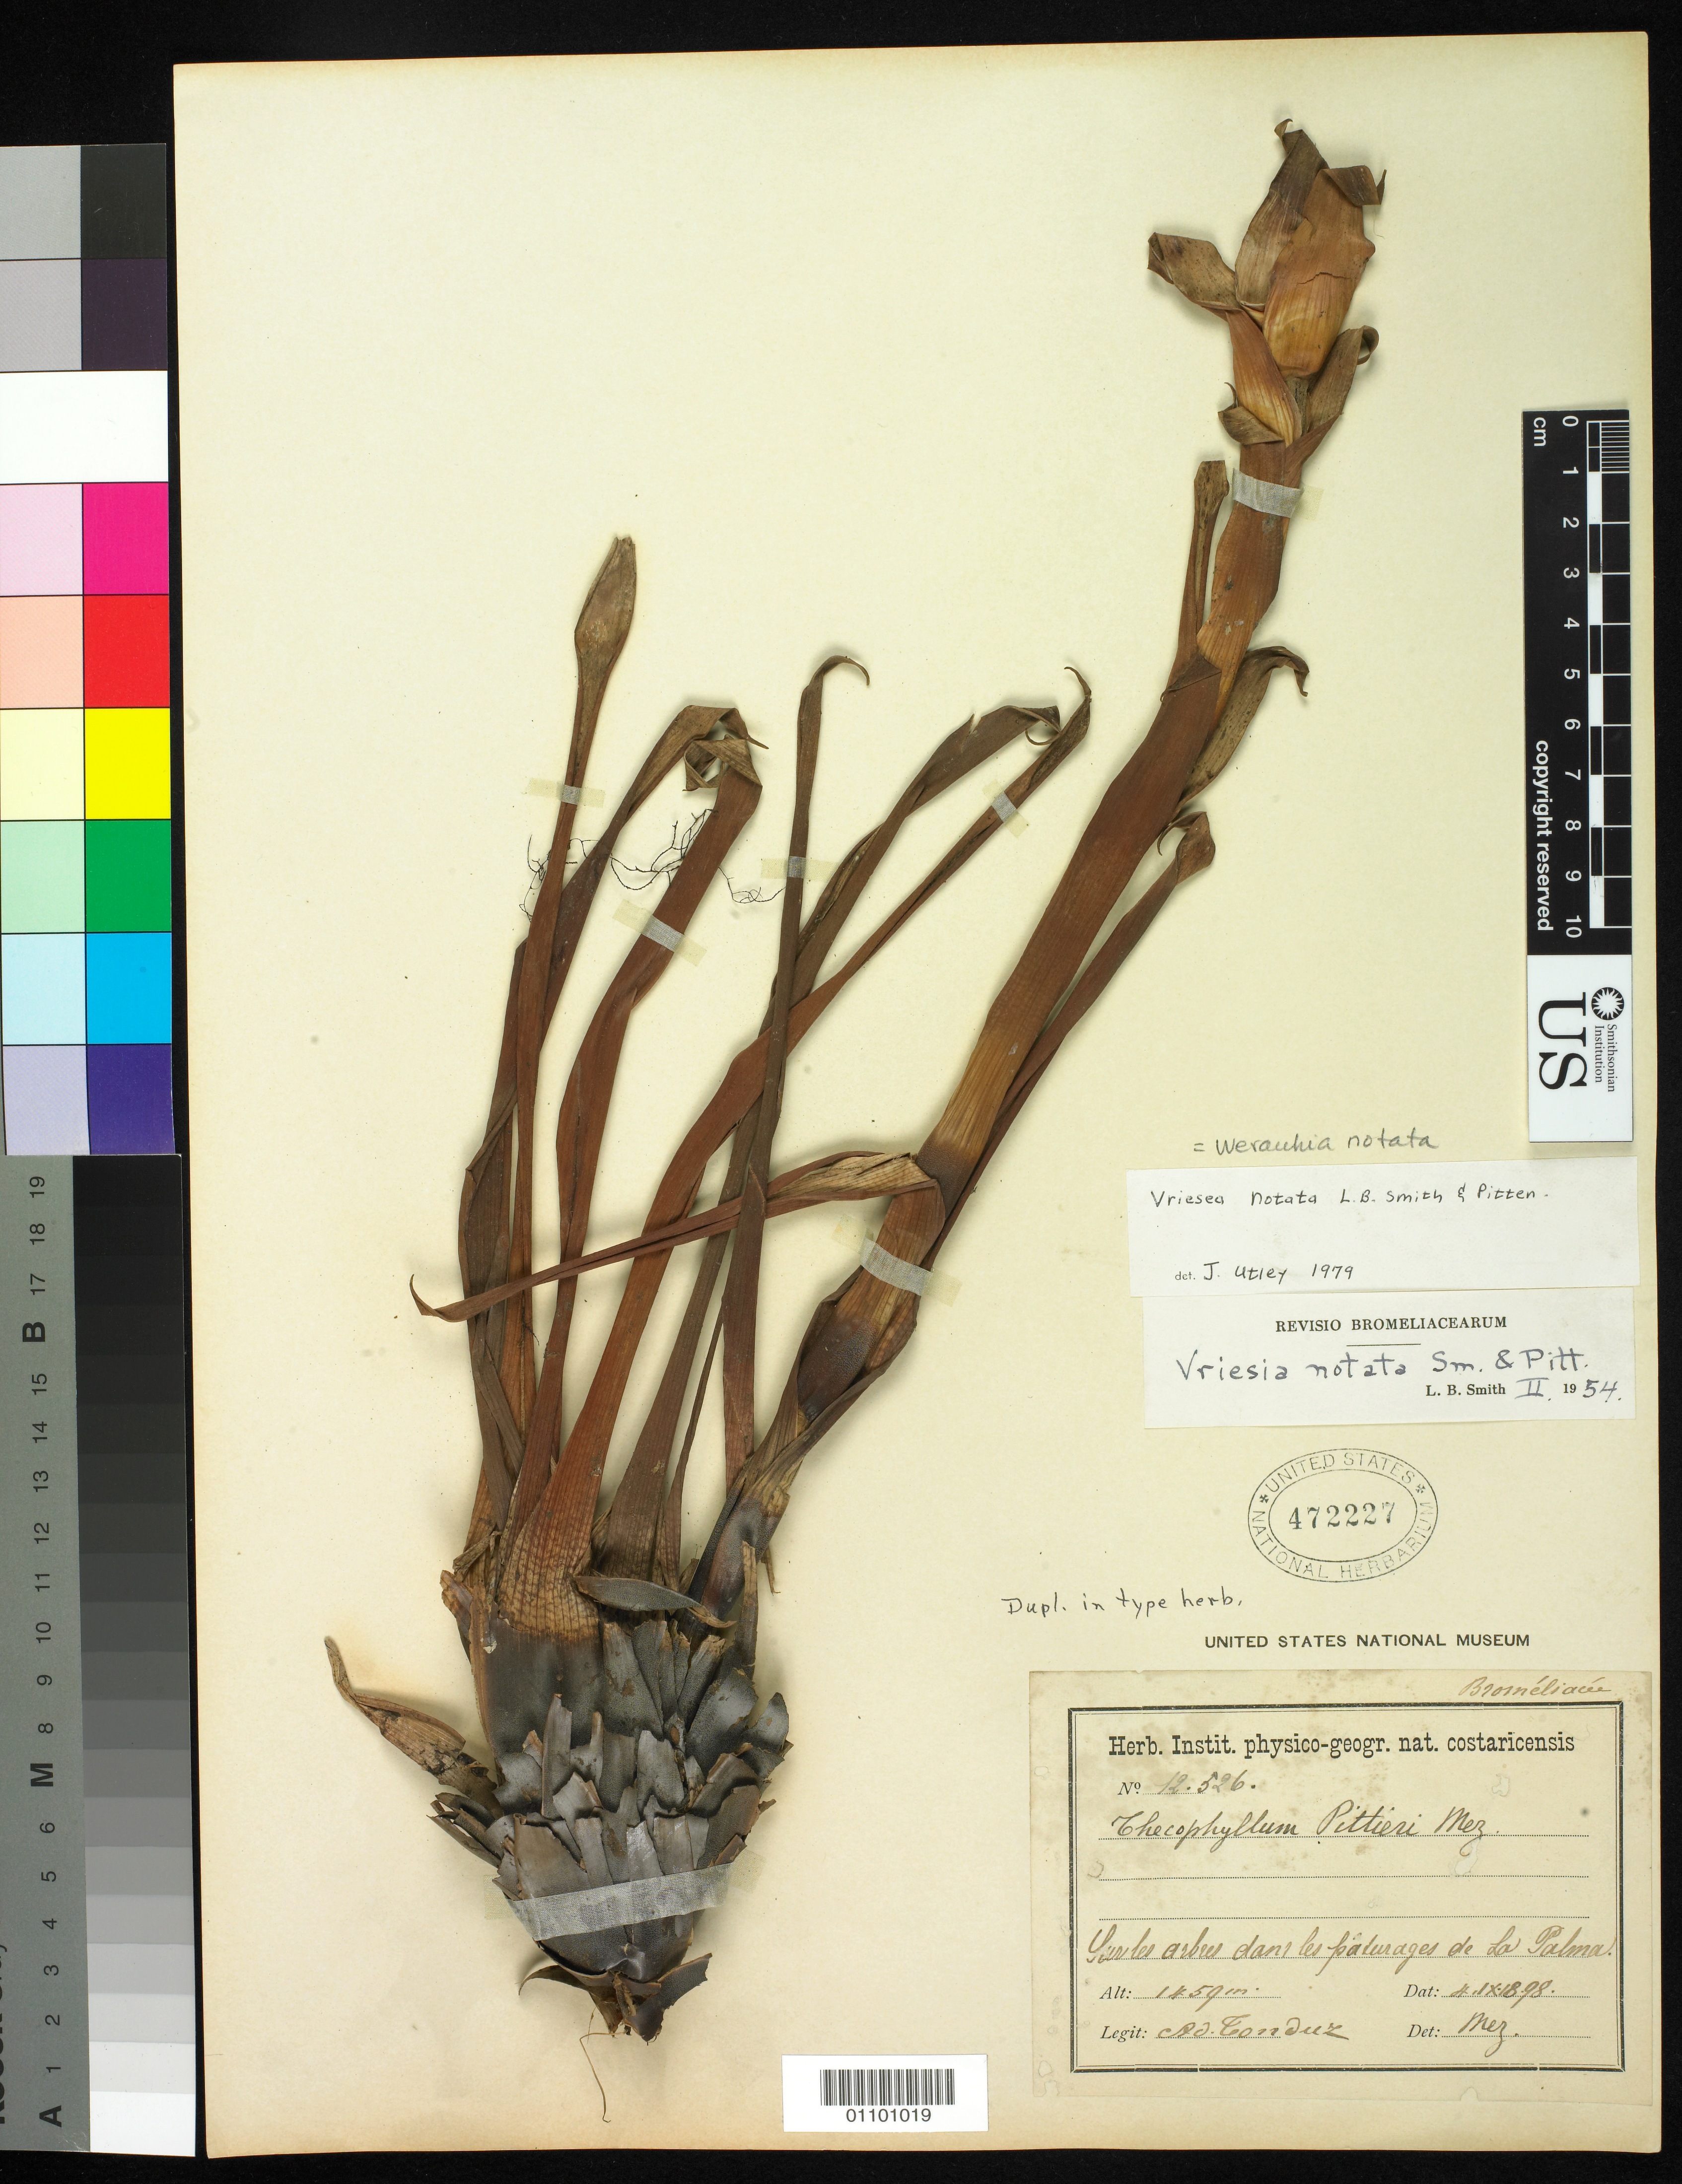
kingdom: Plantae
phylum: Tracheophyta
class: Liliopsida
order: Poales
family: Bromeliaceae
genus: Thecophyllum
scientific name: Thecophyllum pittieri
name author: Mez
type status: Isotype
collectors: A. Tonduz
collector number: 12526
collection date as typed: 04 Sep 1898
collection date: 1898-09-04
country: Costa Rica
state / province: San José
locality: Near La Palma.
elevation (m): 1459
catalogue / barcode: US 472227